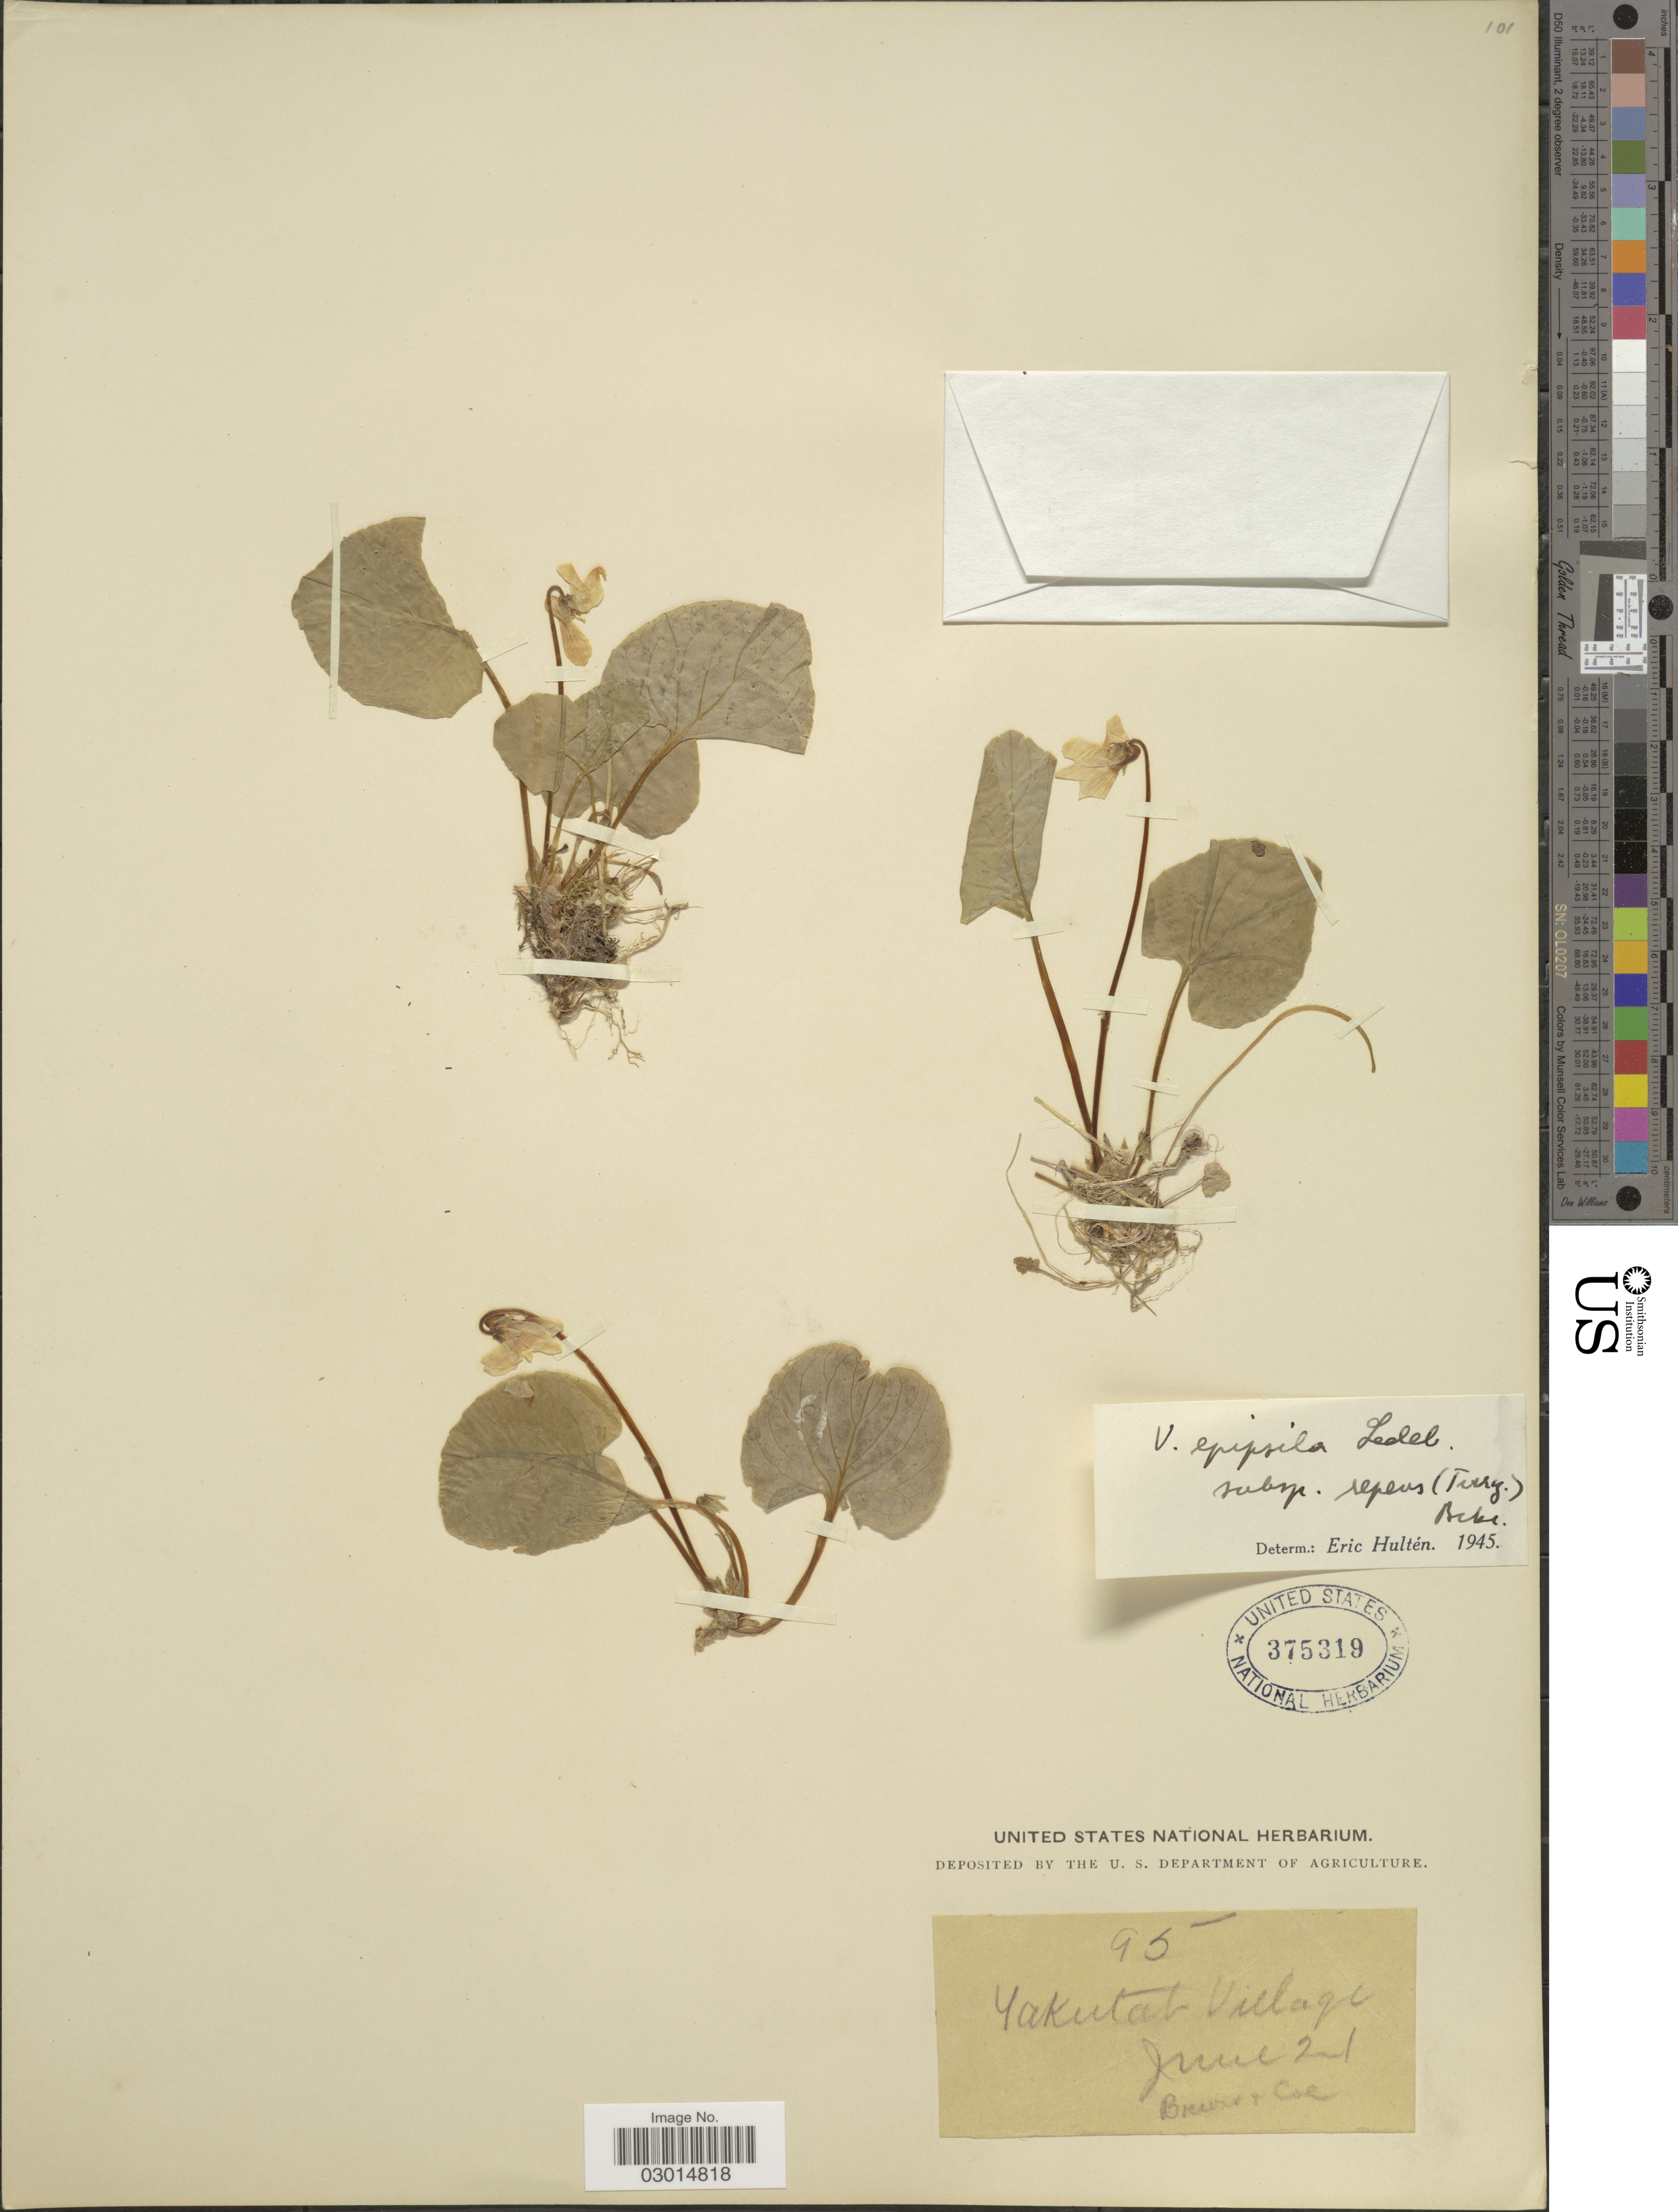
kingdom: Plantae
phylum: Tracheophyta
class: Magnoliopsida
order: Malpighiales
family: Violaceae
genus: Viola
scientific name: Viola epipsila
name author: Ledeb.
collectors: W. H. Brewer & W. Coe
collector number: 95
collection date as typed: Transcribed d/m/y: /6/21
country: United States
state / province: Alaska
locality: Yakutat Village.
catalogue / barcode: US 375319